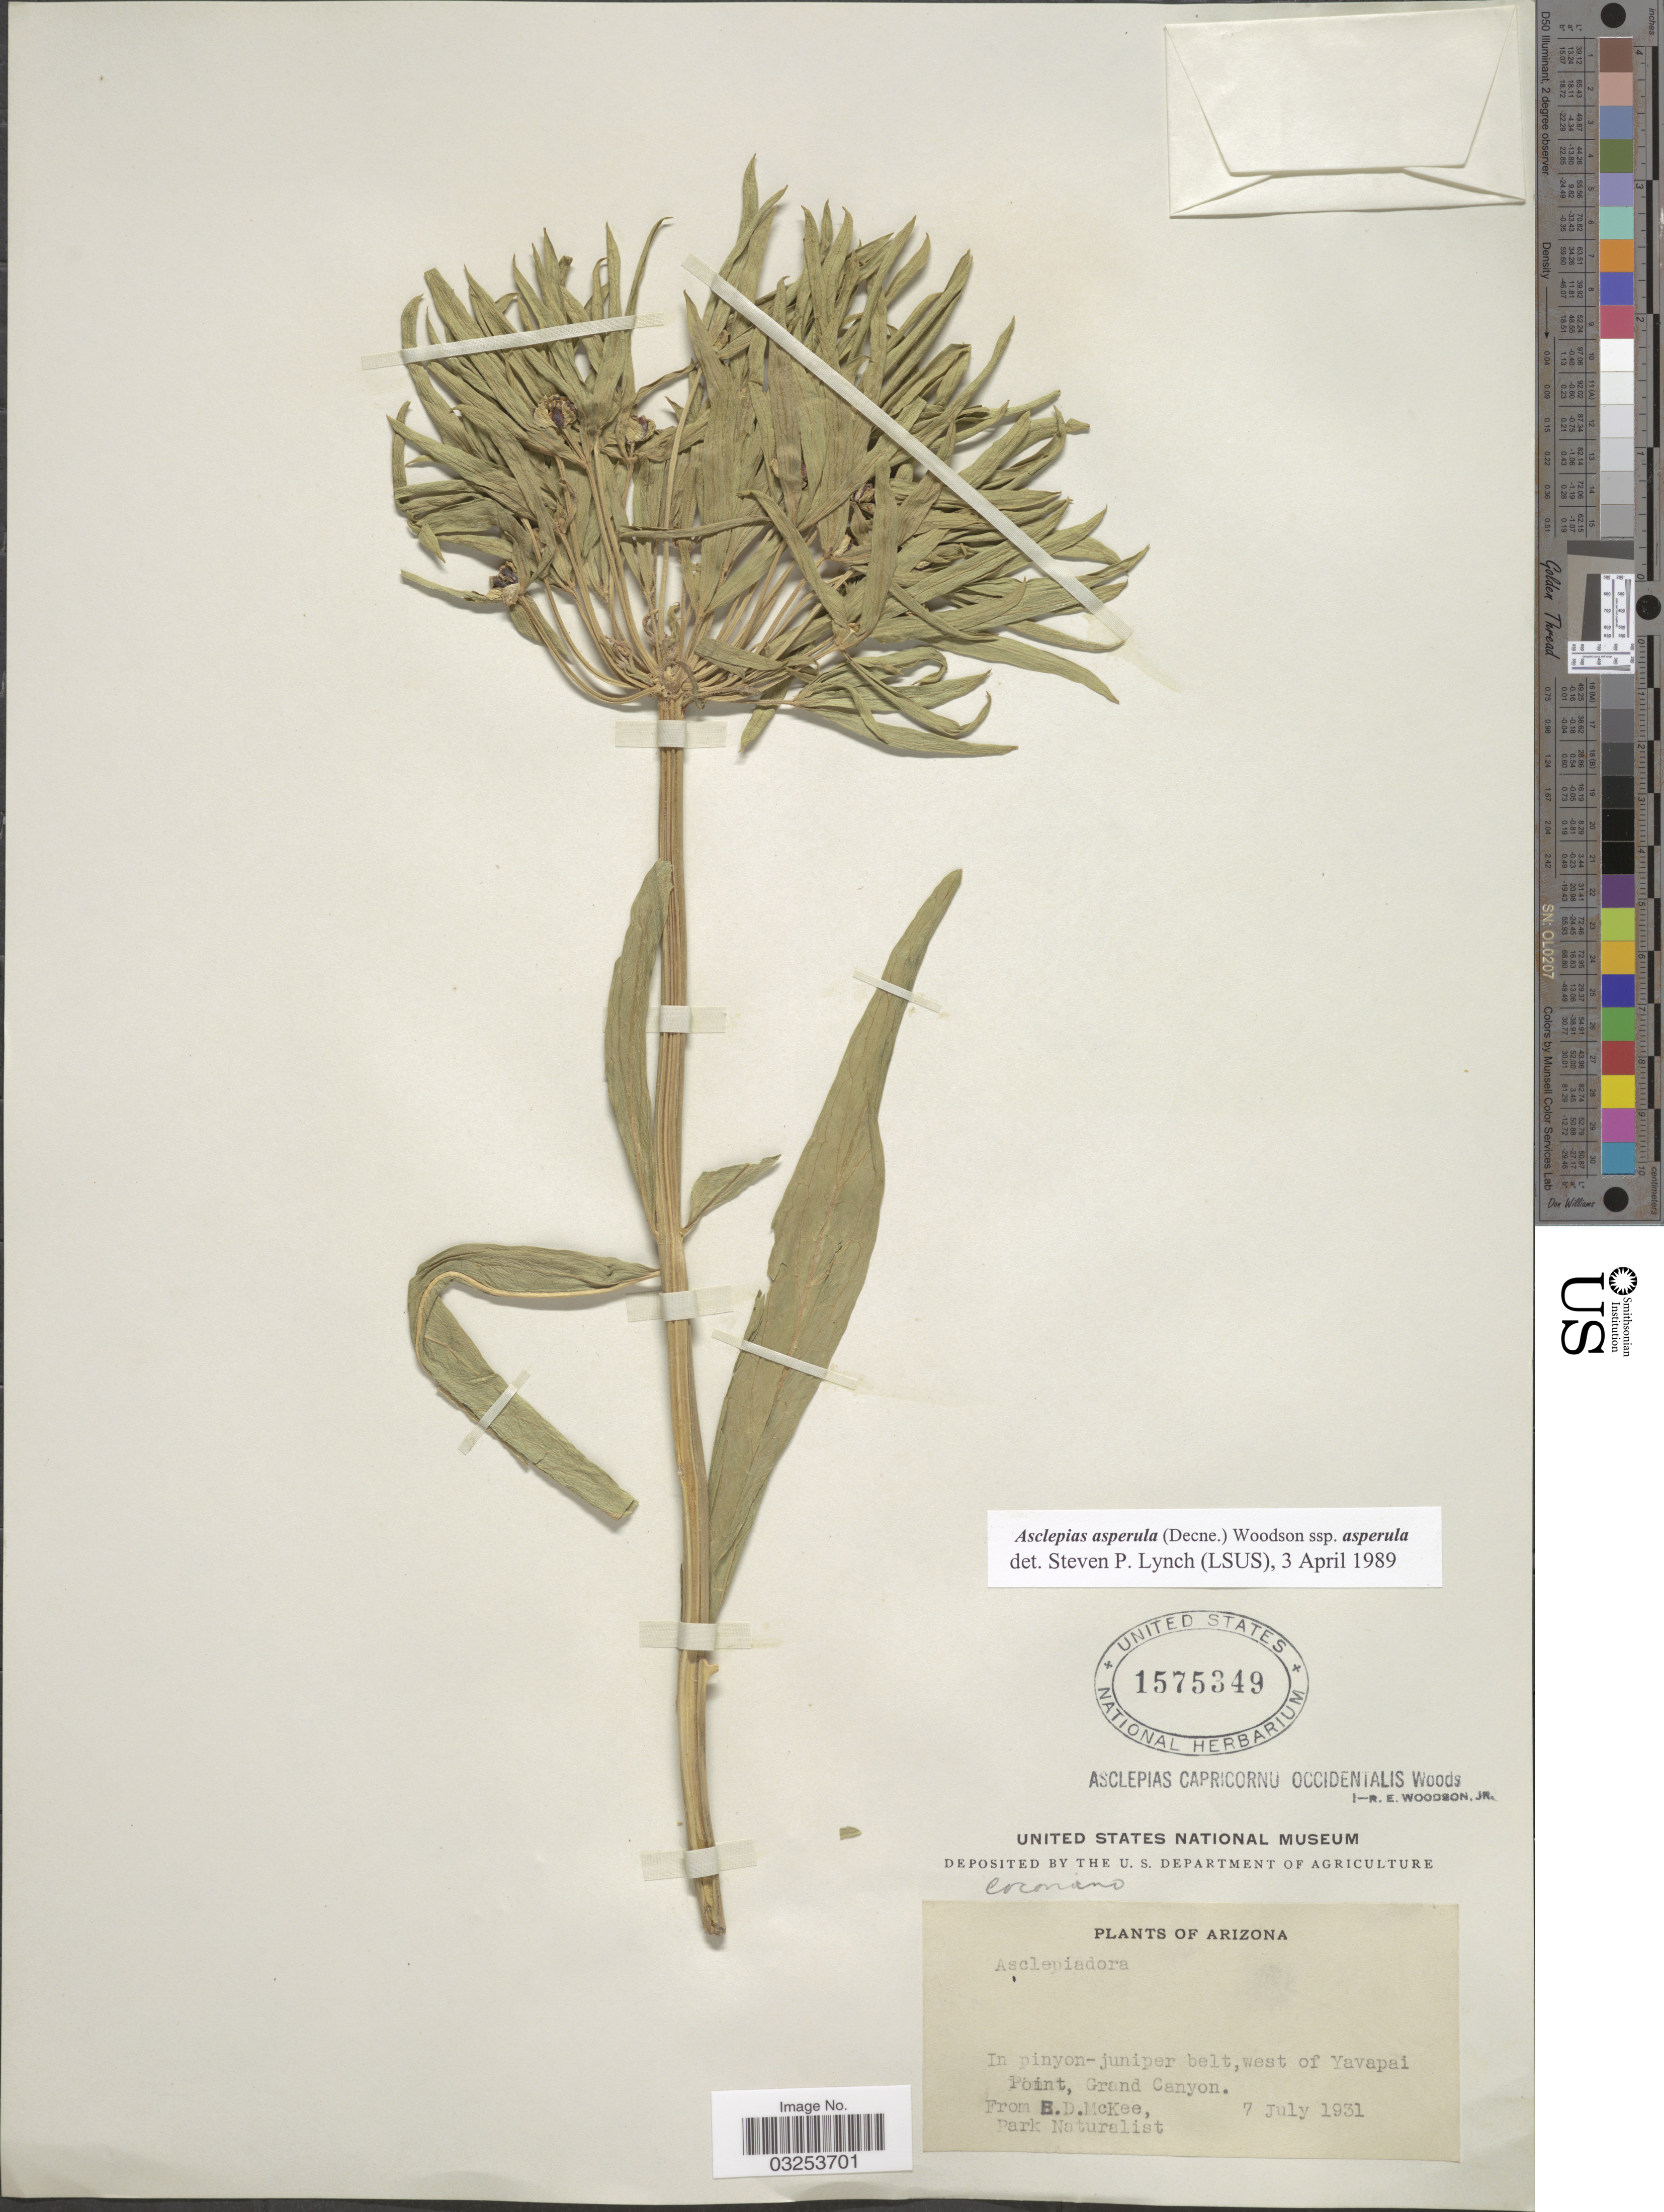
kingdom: Plantae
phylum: Tracheophyta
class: Magnoliopsida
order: Gentianales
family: Apocynaceae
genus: Asclepias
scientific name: Asclepias asperula subsp. asperula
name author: (Decne.) Woodson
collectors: E. McKee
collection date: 1931-07-07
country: United States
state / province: Arizona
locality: West of Yavapai Point, Grand Canyon. Coconino.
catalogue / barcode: US 1575349